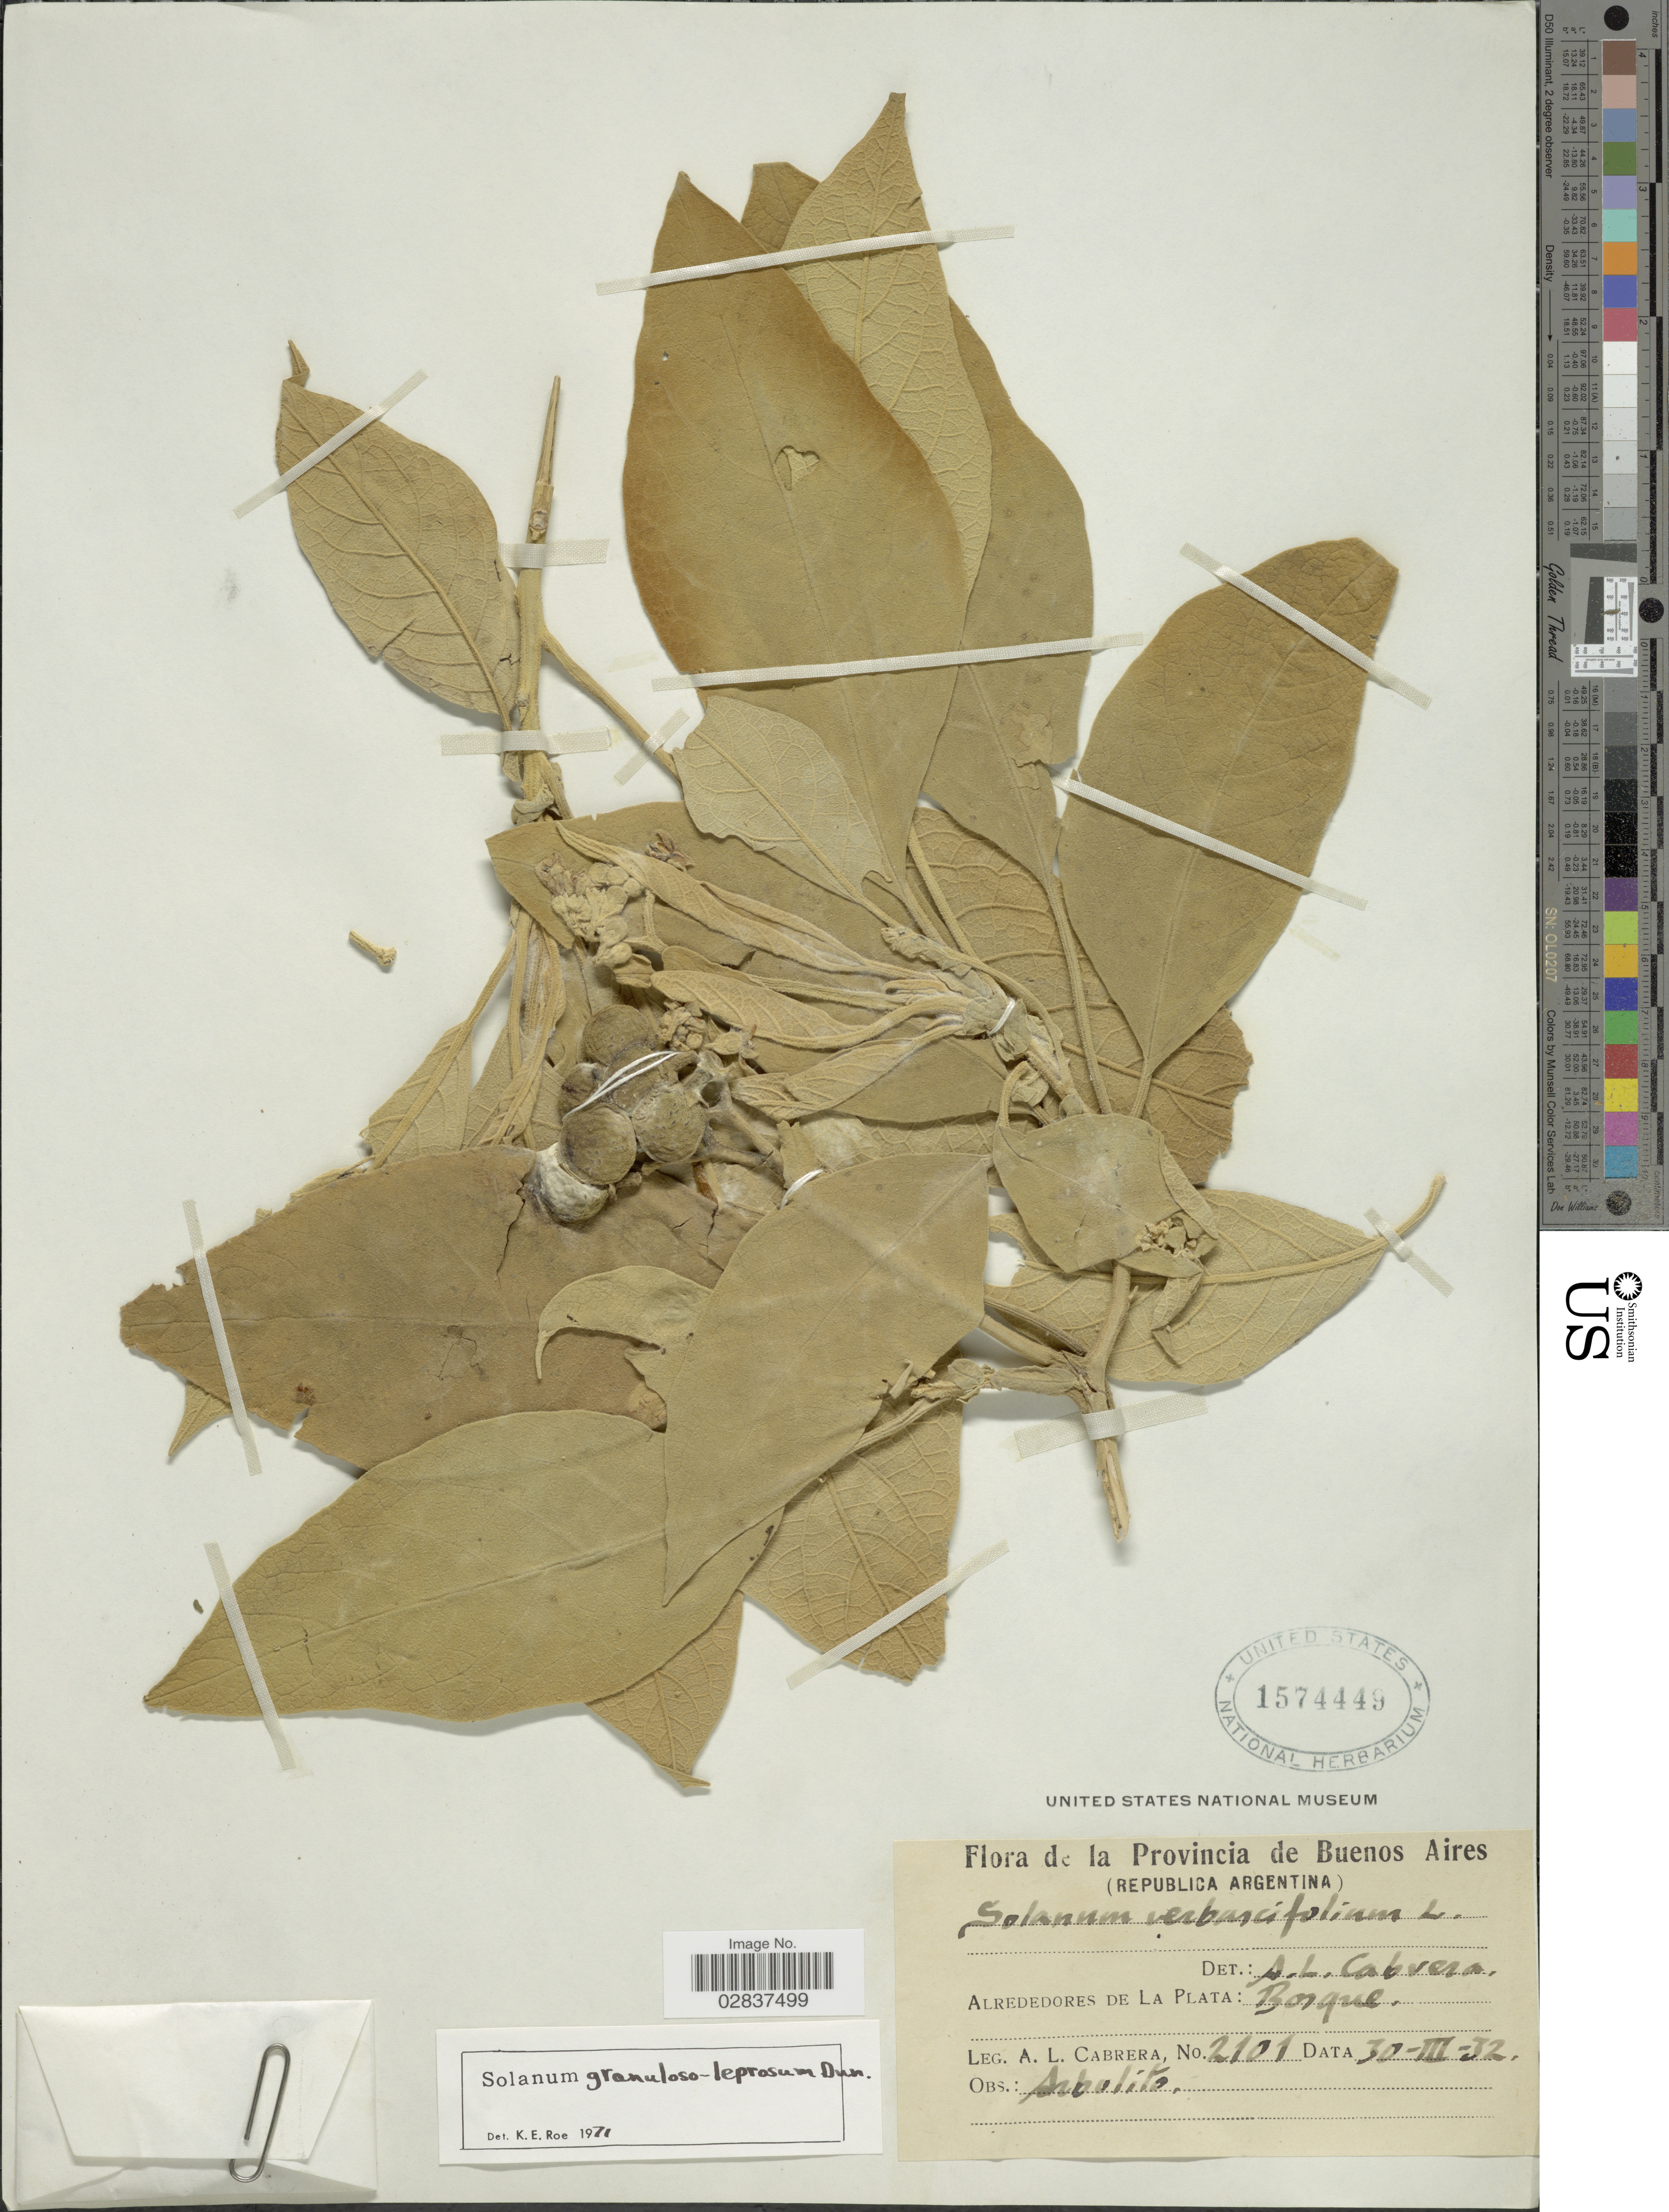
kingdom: Plantae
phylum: Tracheophyta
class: Magnoliopsida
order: Solanales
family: Solanaceae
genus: Solanum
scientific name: Solanum granuloso-leprosum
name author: Dunal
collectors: A. L. Cabrera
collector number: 2101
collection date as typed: Transcribed d/m/y: 30/3/32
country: Argentina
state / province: Buenos Aires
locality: Alrededores de la Plata: Bosque.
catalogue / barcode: US 1574449